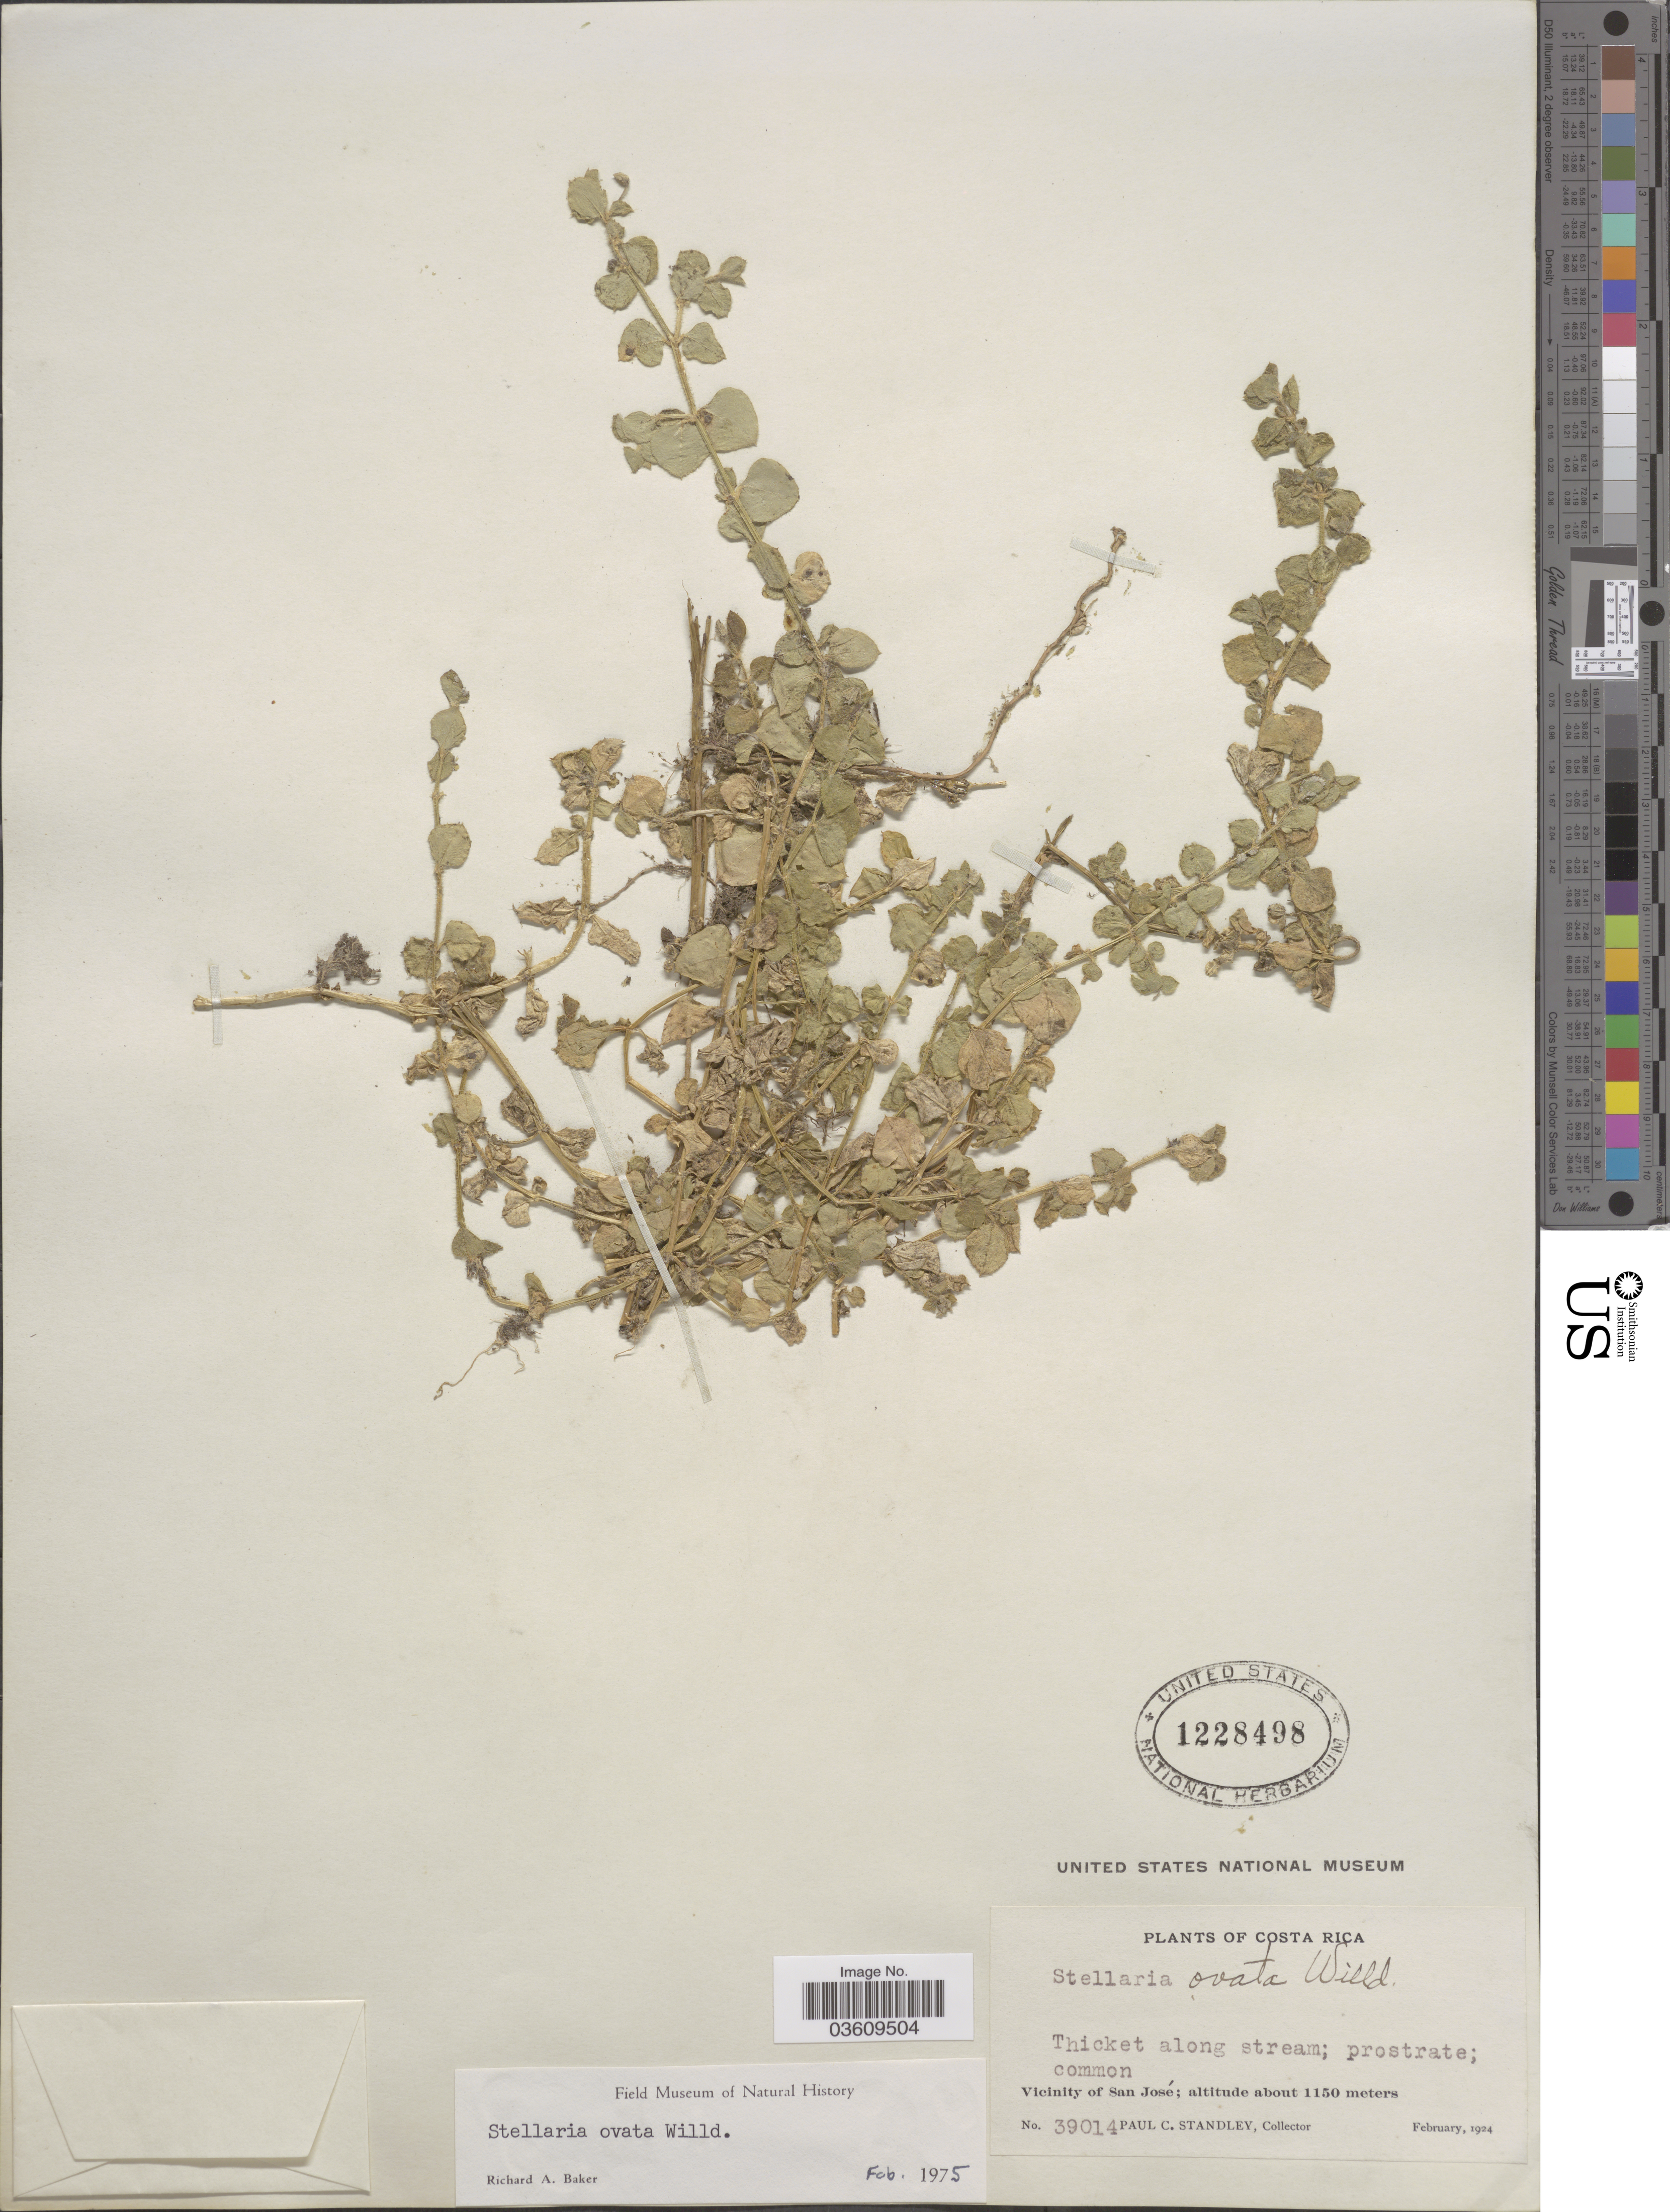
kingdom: Plantae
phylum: Tracheophyta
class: Magnoliopsida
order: Caryophyllales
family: Caryophyllaceae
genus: Stellaria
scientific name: Stellaria ovata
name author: Willd.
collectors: P. C. Standley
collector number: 39014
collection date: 1924-02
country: Uruguay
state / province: San Jose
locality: Vicinity of San José.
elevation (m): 1150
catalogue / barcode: US 1228498